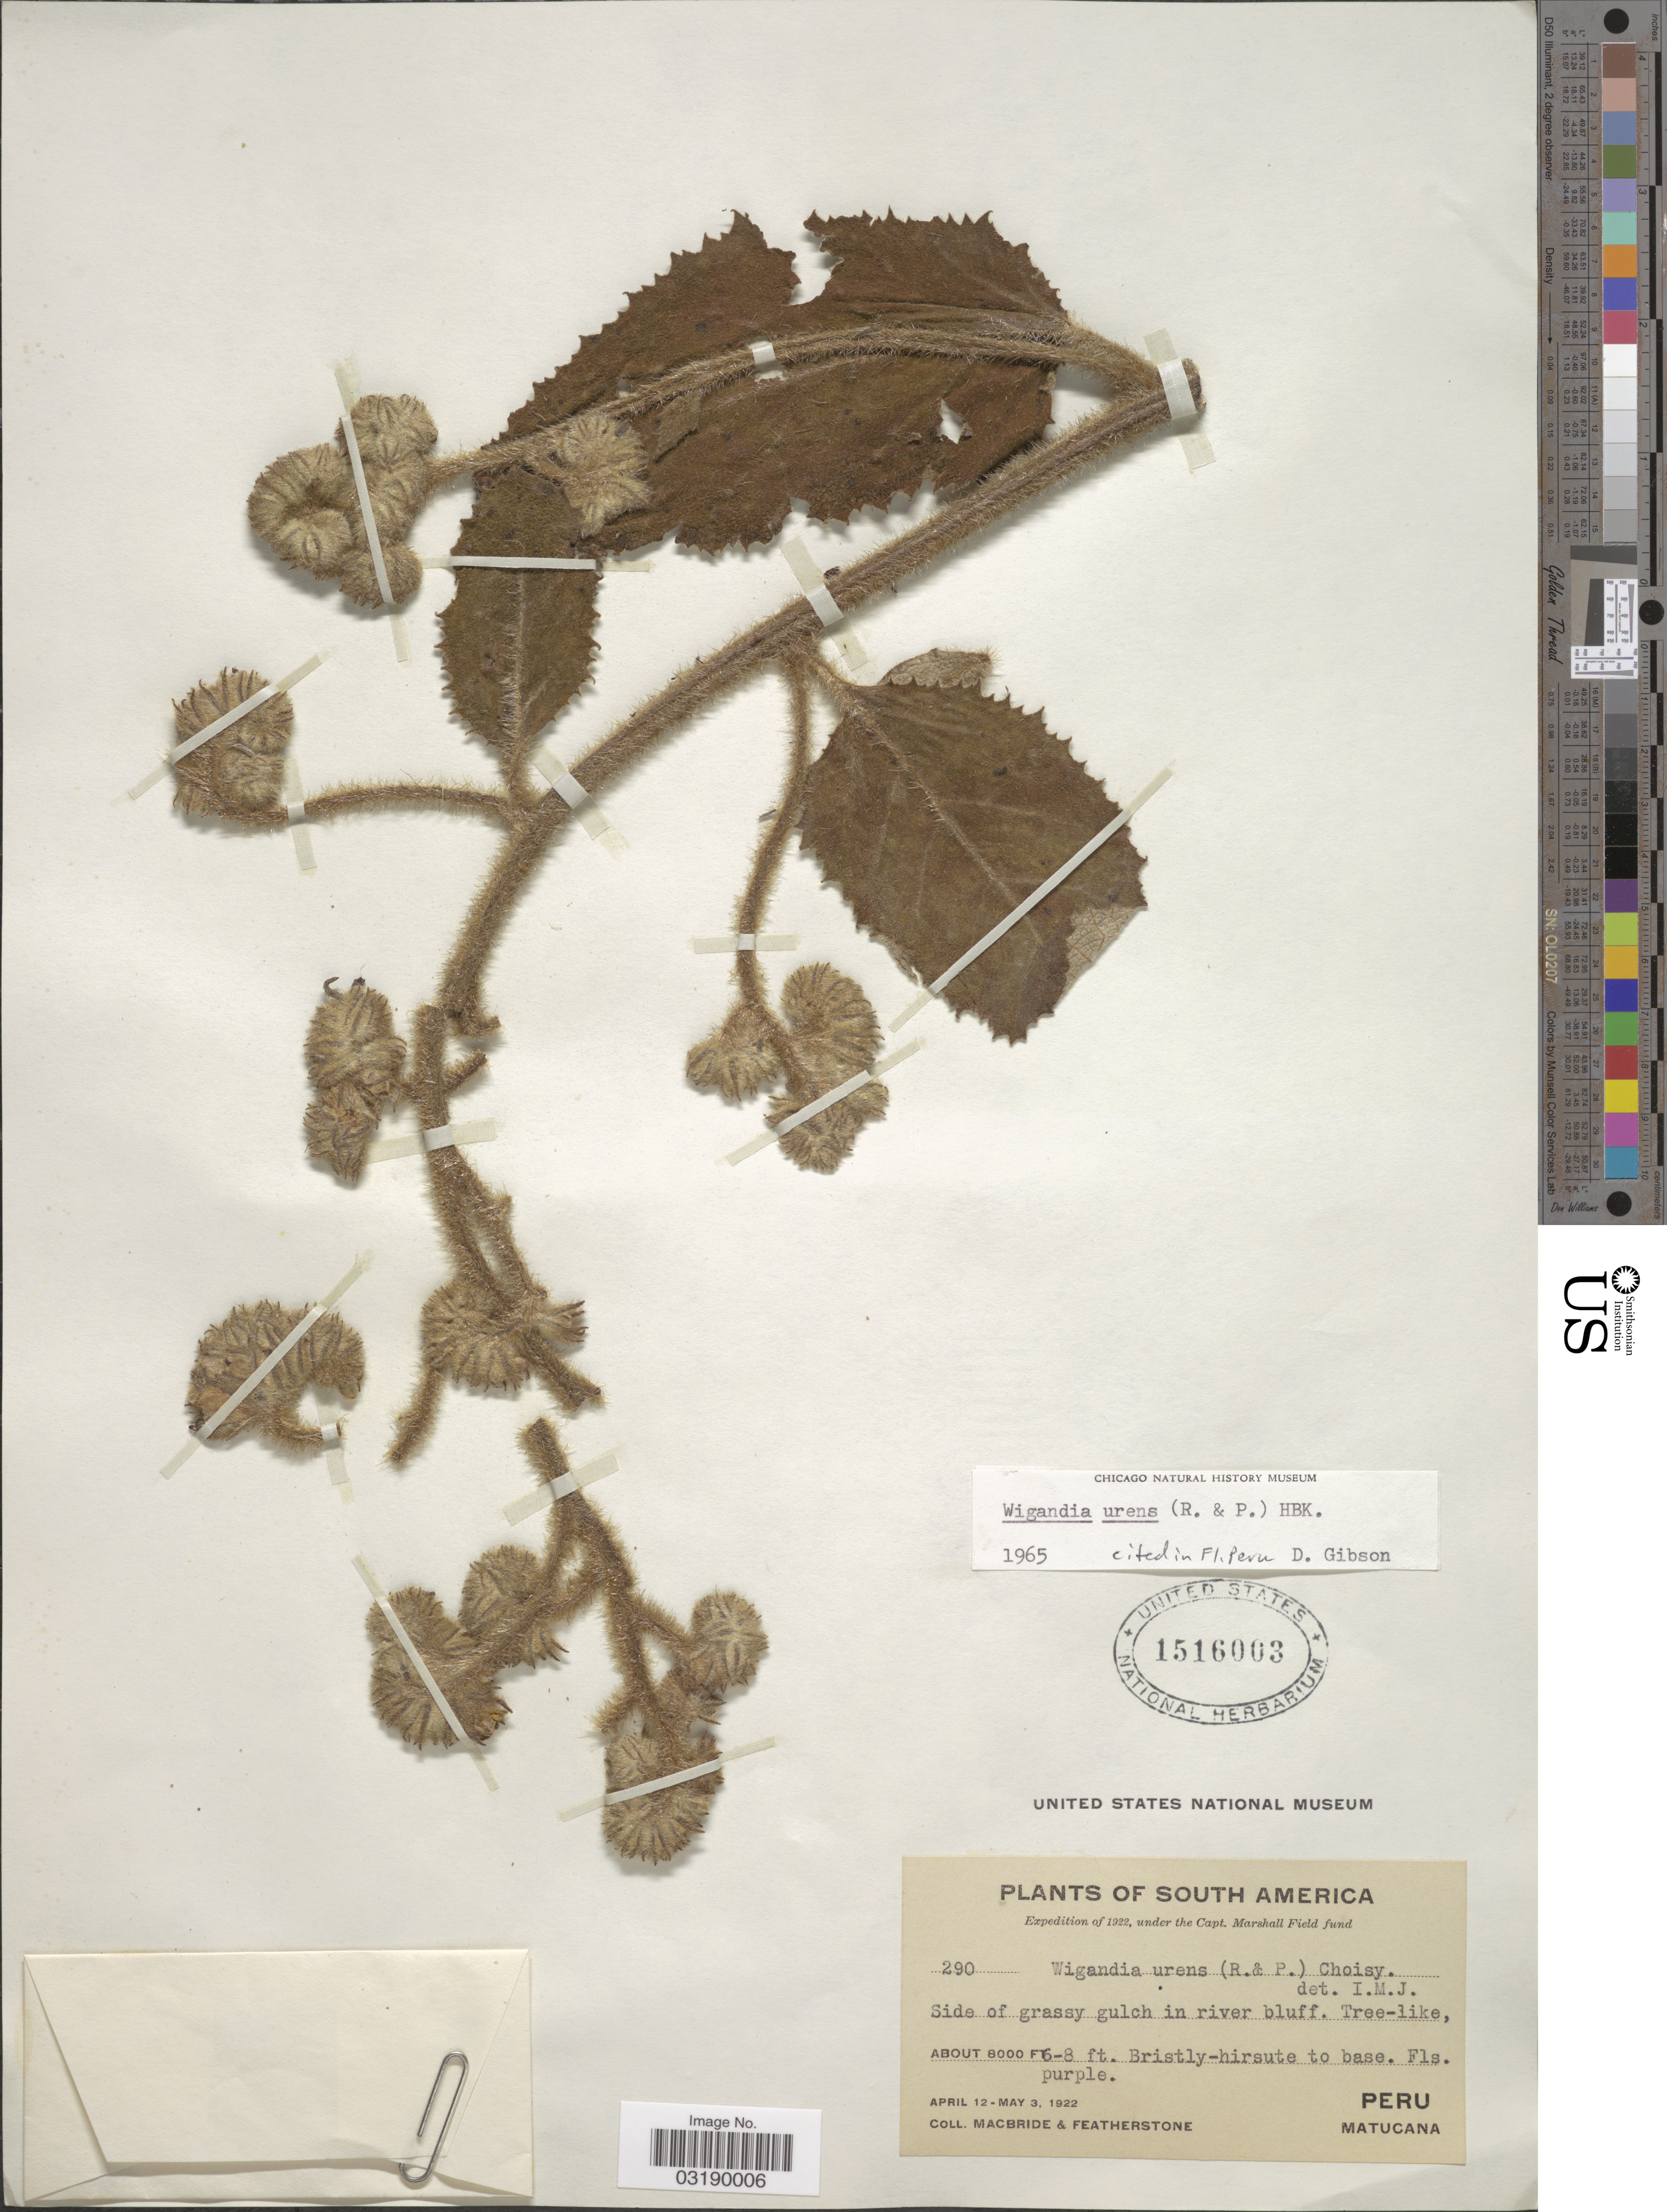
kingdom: Plantae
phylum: Tracheophyta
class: Magnoliopsida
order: Boraginales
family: Namaceae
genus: Wigandia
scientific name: Wigandia urens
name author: (Ruiz & Pav.) Kunth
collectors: Macbride, -- & -. Featherstone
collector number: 290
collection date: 1922-04-12/1922-05-03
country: Peru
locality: South America. Side of grassy gulch river bluff. Matucana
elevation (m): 2438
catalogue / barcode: US 1516003